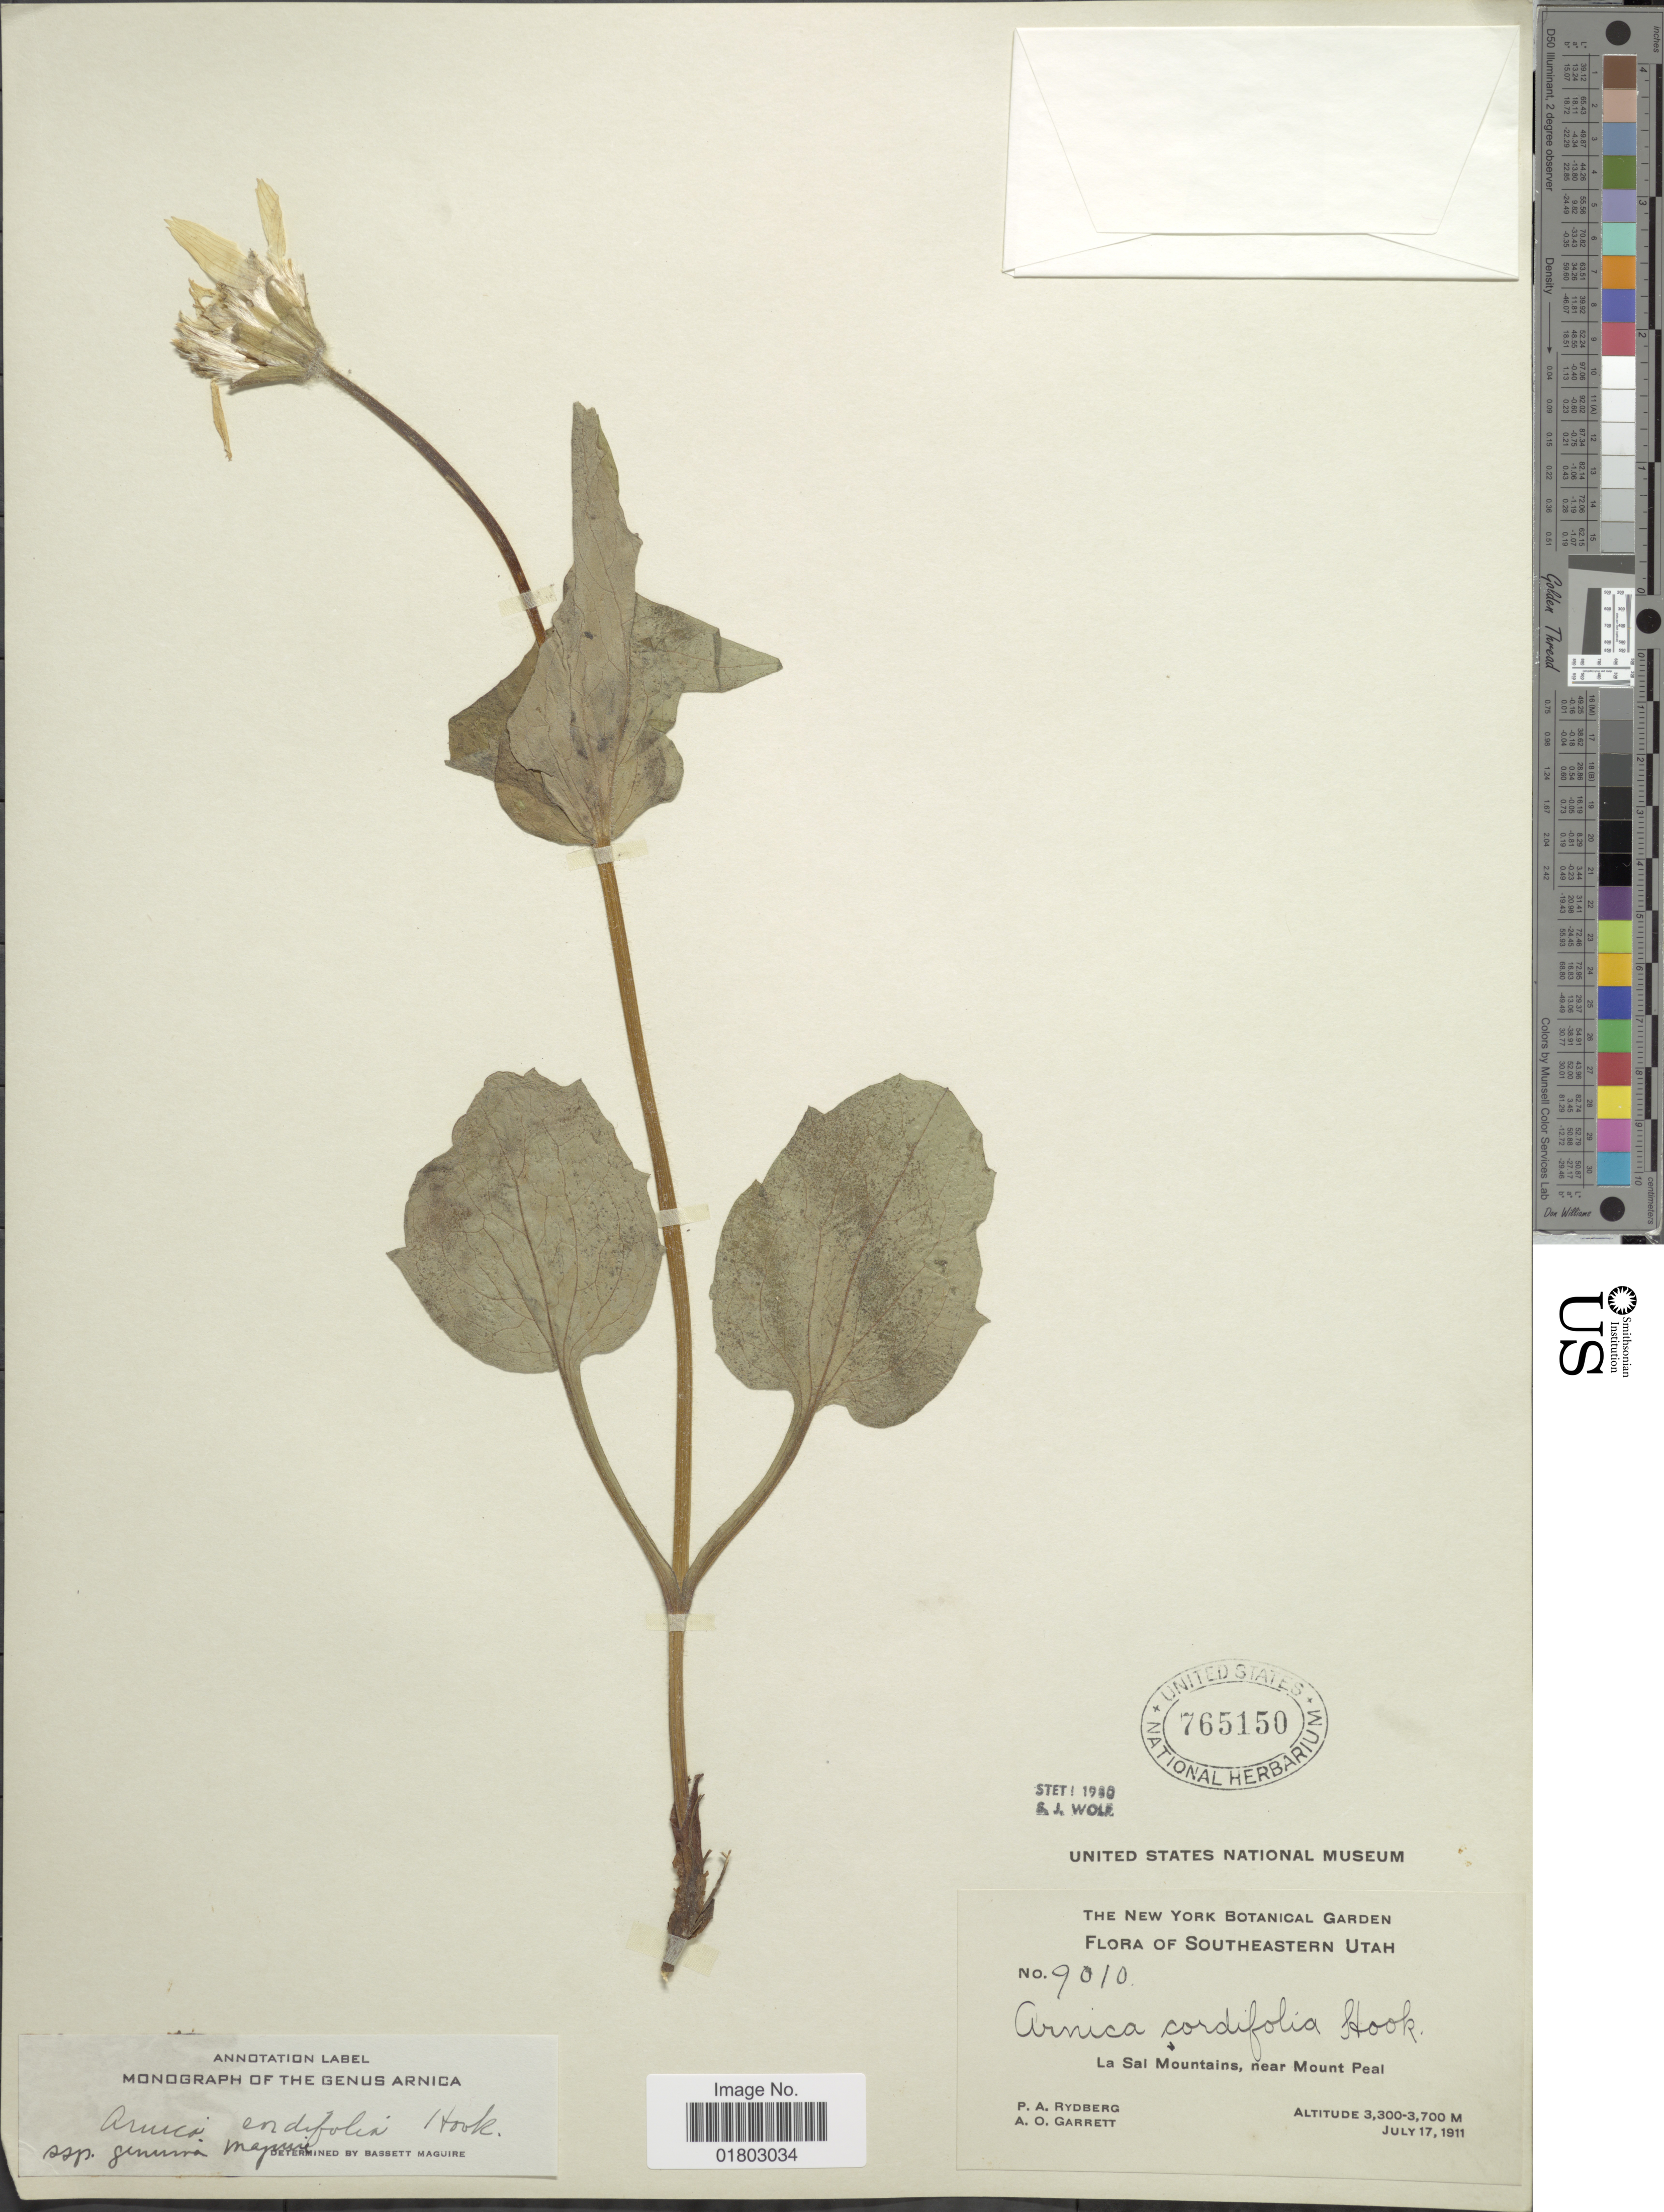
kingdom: Plantae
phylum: Tracheophyta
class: Magnoliopsida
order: Asterales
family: Asteraceae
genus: Arnica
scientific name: Arnica cordifolia subsp. genuina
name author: Maguire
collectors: P. A. Rydberg & A. O. Garrett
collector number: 9010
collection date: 1911-07-17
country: United States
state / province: Utah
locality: Southeastern Utah, La Sal Mountains, near Mount Peal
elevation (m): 3300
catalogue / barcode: US 765150